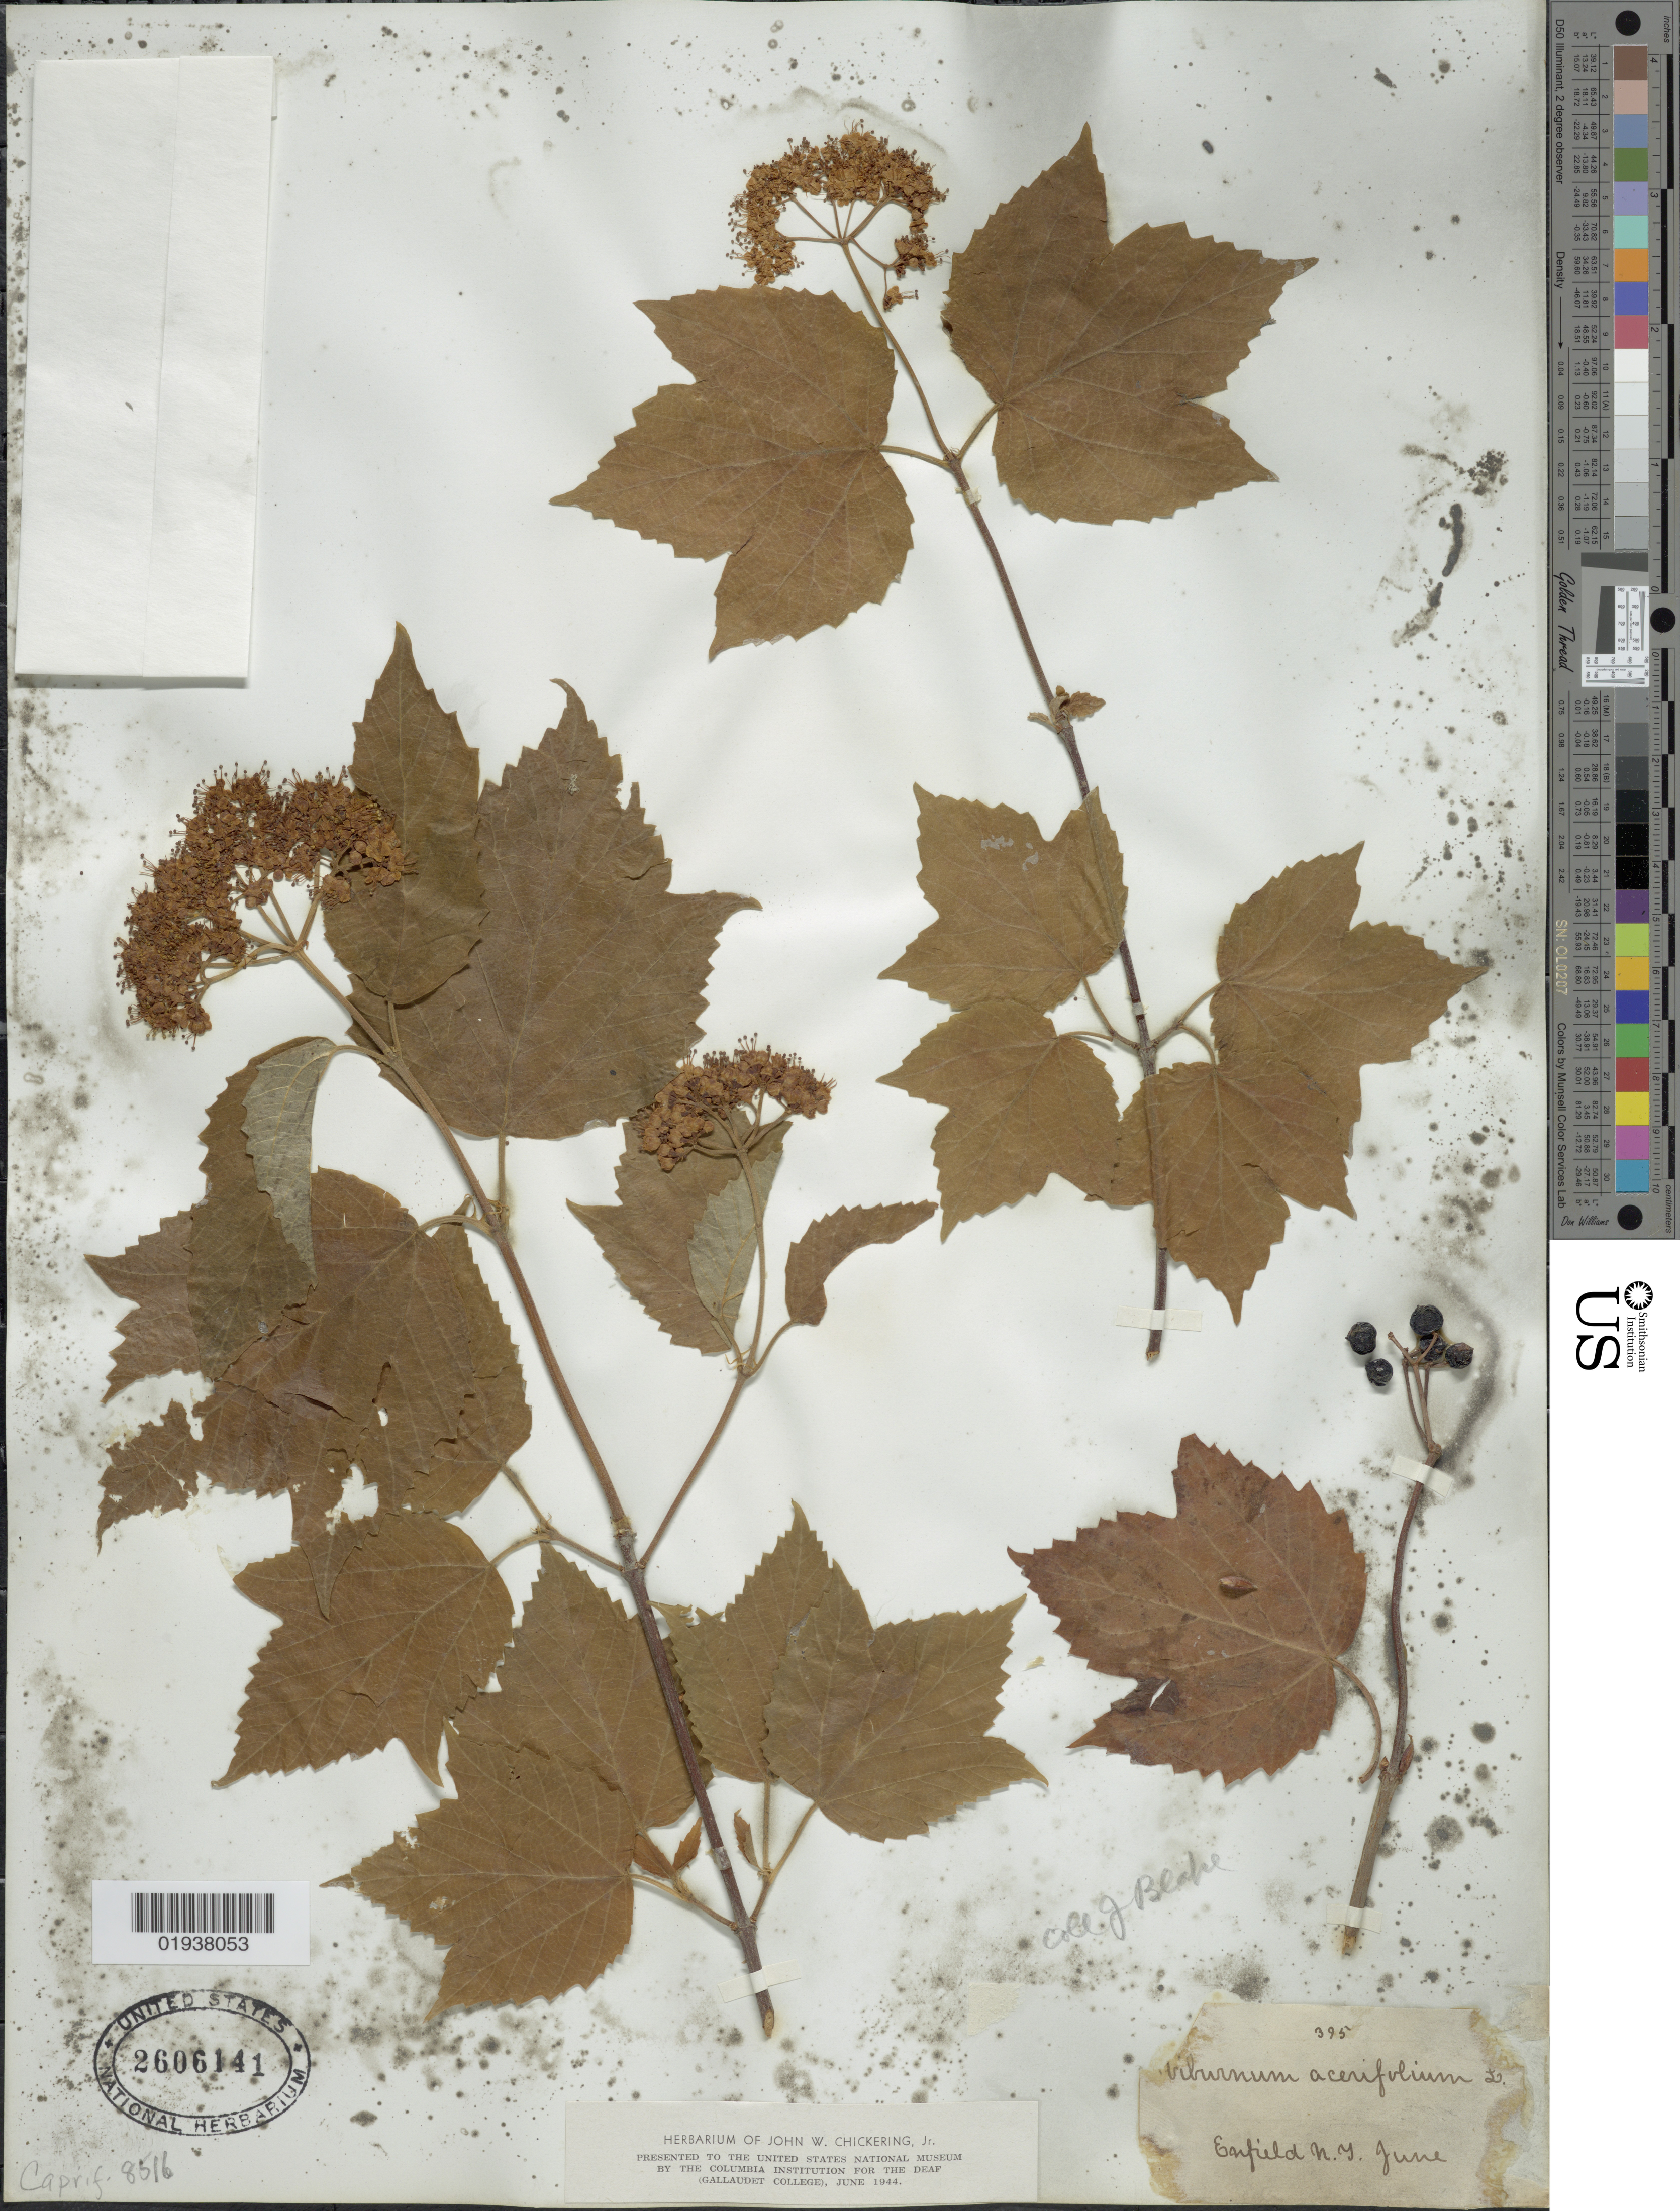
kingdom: Plantae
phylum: Tracheophyta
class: Magnoliopsida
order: Dipsacales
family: Viburnaceae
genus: Viburnum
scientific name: Viburnum acerifolium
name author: L.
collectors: J. Blake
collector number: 395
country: United States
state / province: New York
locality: Enfield.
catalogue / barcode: US 2606141